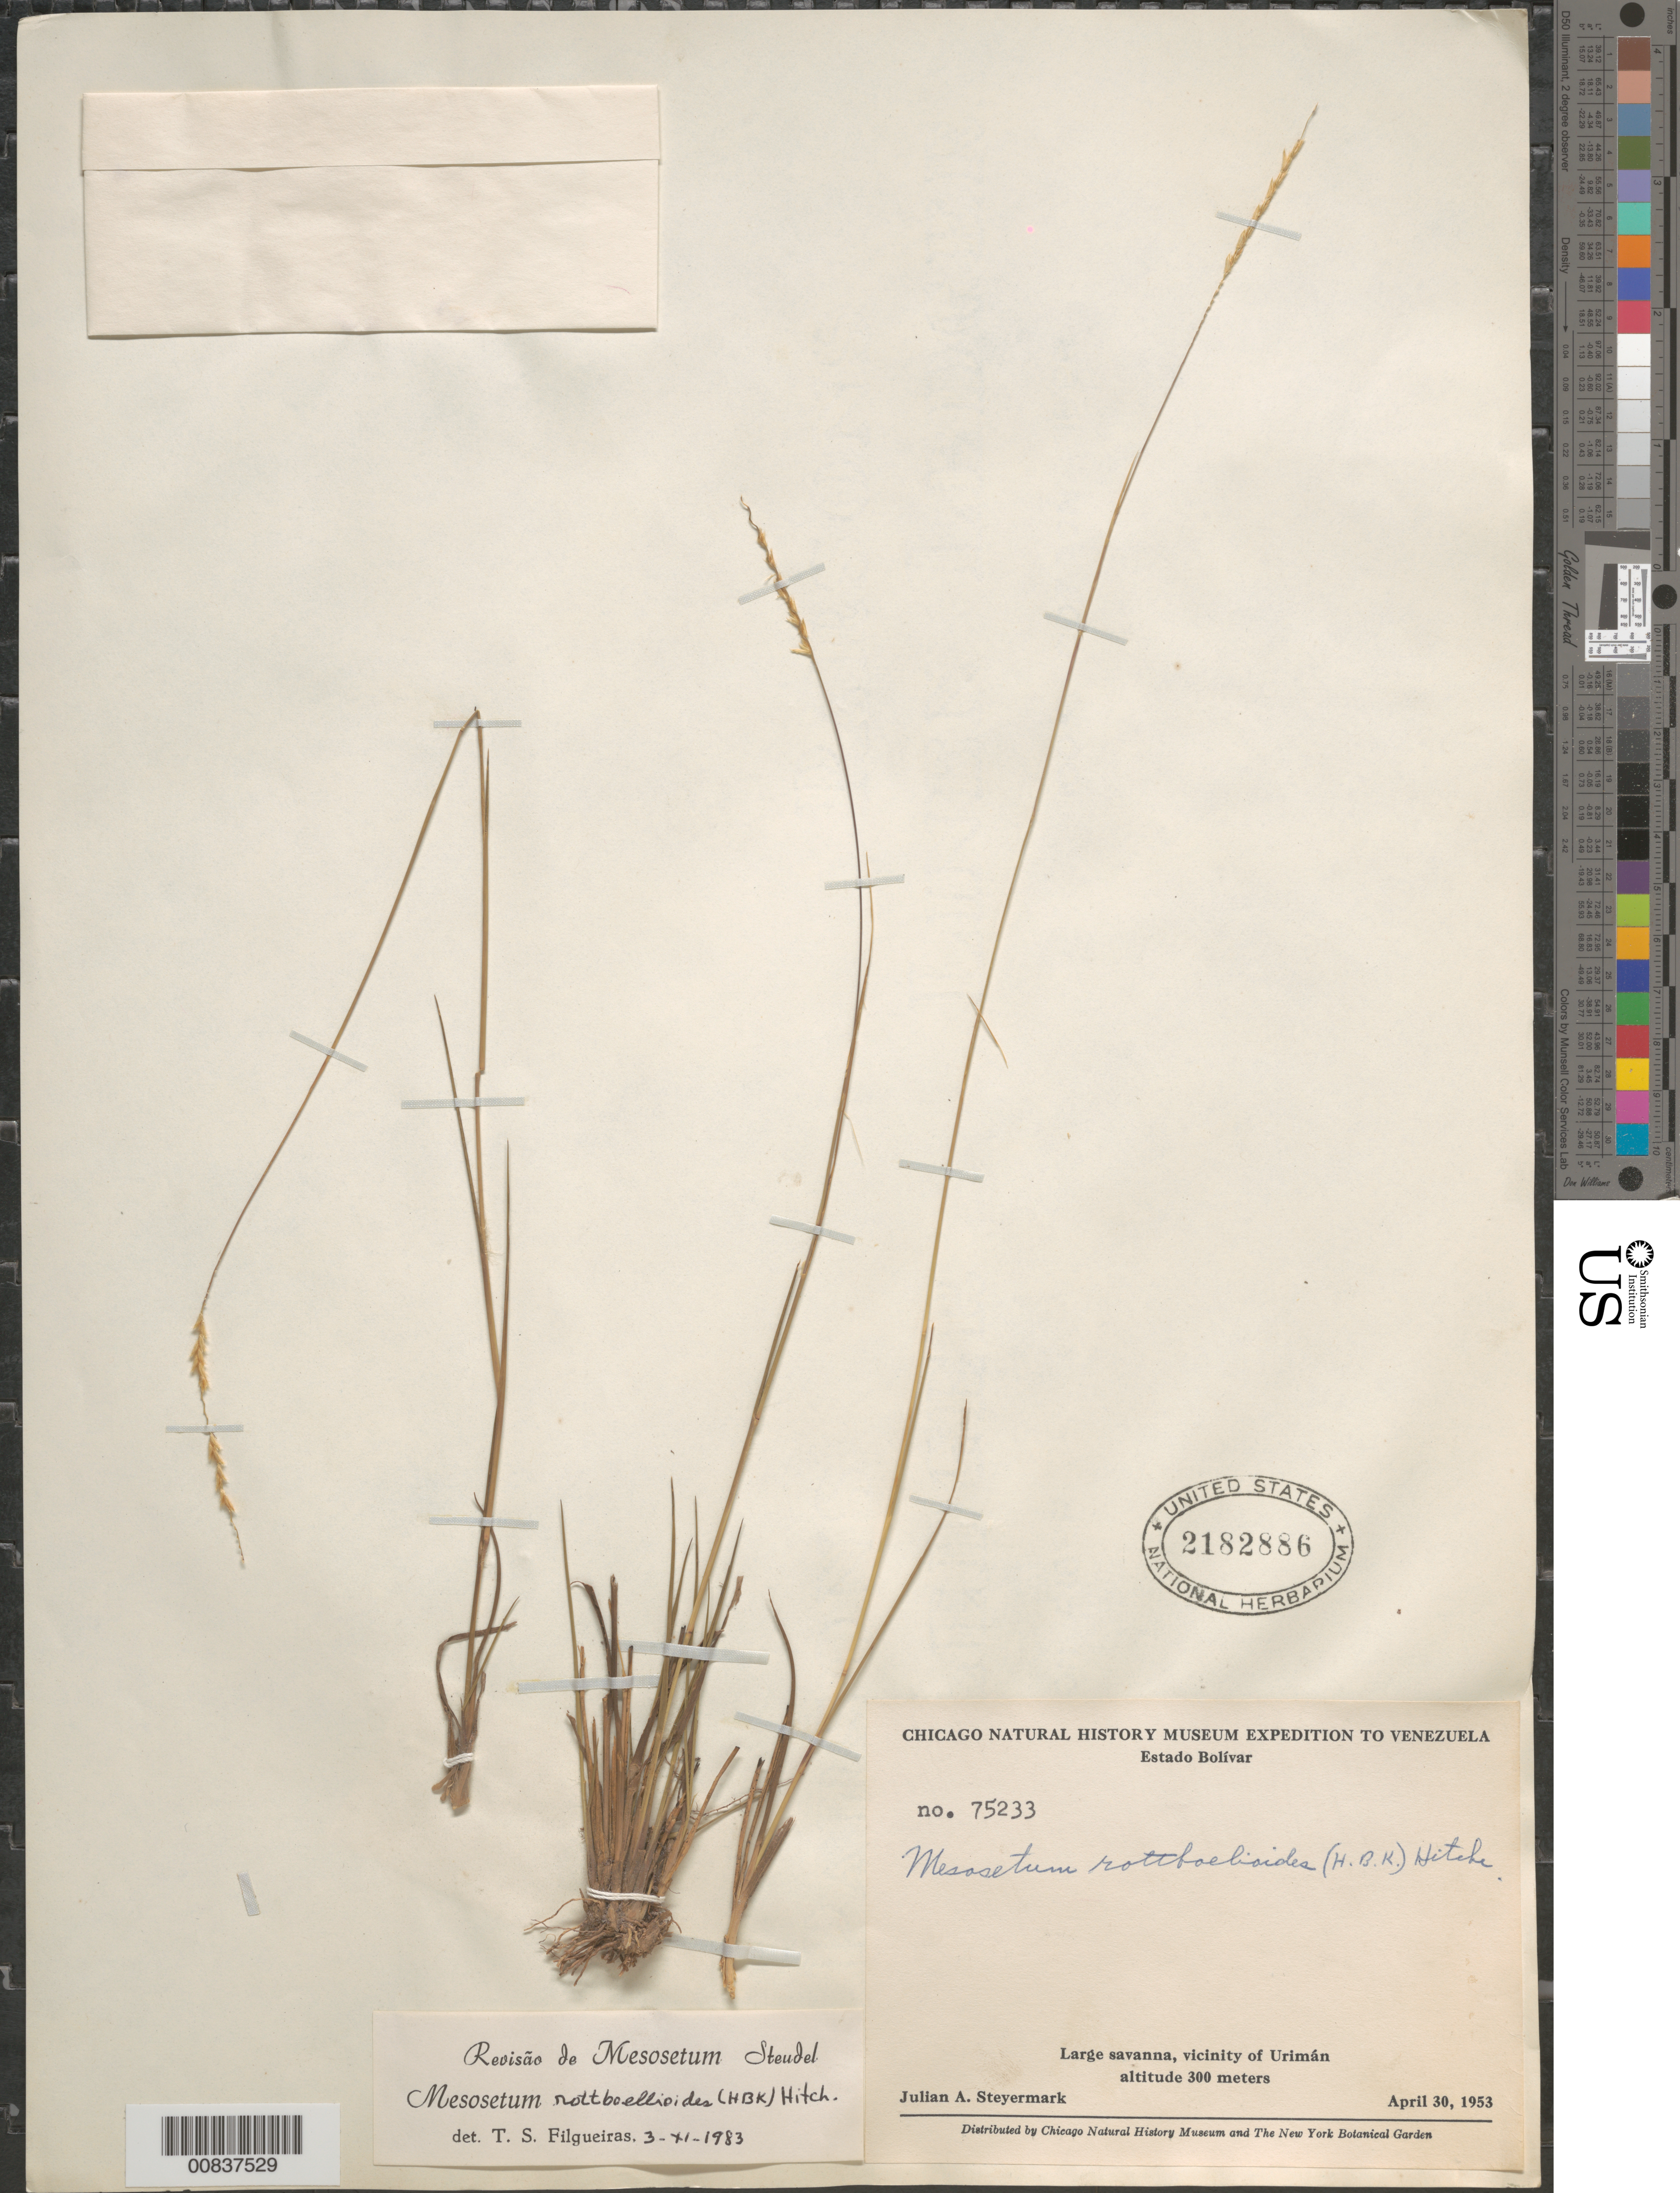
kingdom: Plantae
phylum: Tracheophyta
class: Liliopsida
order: Poales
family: Poaceae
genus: Mesosetum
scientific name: Mesosetum rottboellioides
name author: (Kunth) Hitchc.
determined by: Filgueiras, T. S.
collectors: J. Steyermark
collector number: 75233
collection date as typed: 30-Apr-53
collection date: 1953-04-30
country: Venezuela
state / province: Bolívar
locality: Urimán, vicinity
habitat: Large savanna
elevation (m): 300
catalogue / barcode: US 2182886